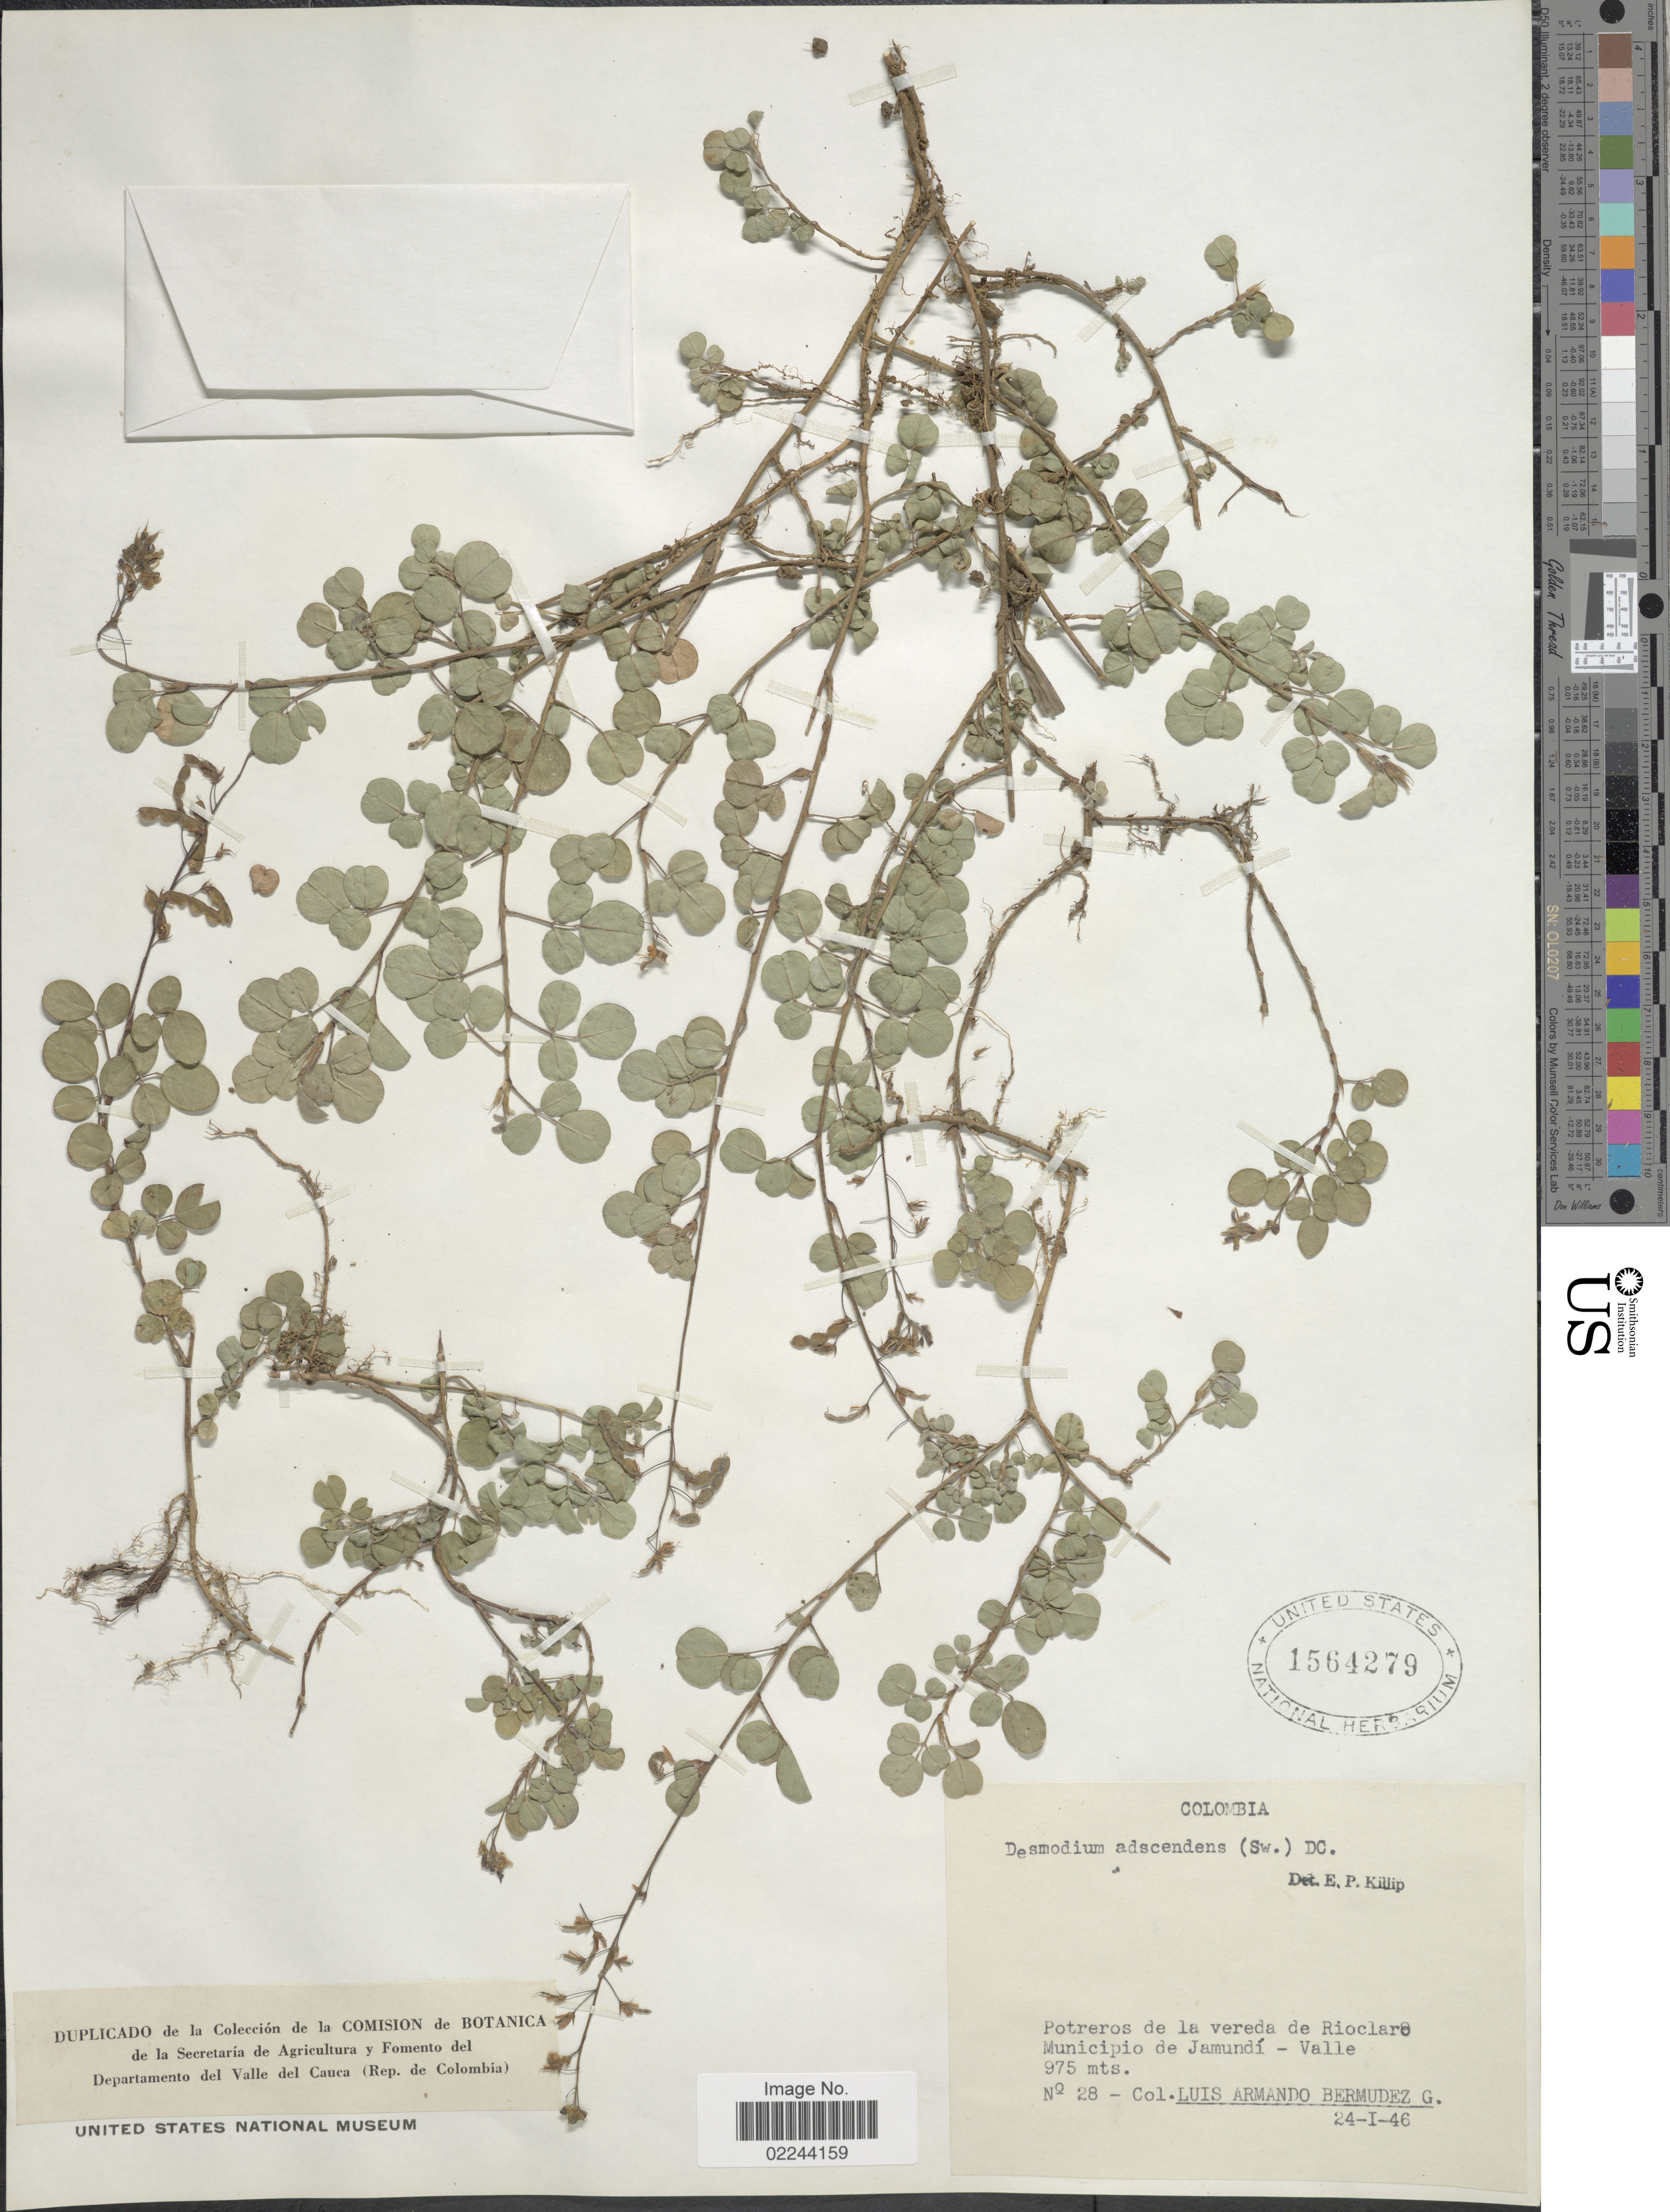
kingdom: Plantae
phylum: Tracheophyta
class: Magnoliopsida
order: Fabales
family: Fabaceae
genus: Grona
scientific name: Grona adscendens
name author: (Sw.) H. Ohashi & K. Ohashi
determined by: Strong, Mark T., (BOT), Smithsonian Institution - National Museum of Natural History (UNITED STATES)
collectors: A. Bermudez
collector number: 28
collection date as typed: Transcribed d/m/y: 24/1/46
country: Colombia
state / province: Valle del Cauca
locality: Potreros de la vereda de Rioclaro, Municipio de Jamundí - Valle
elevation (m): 975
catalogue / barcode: US 1564279